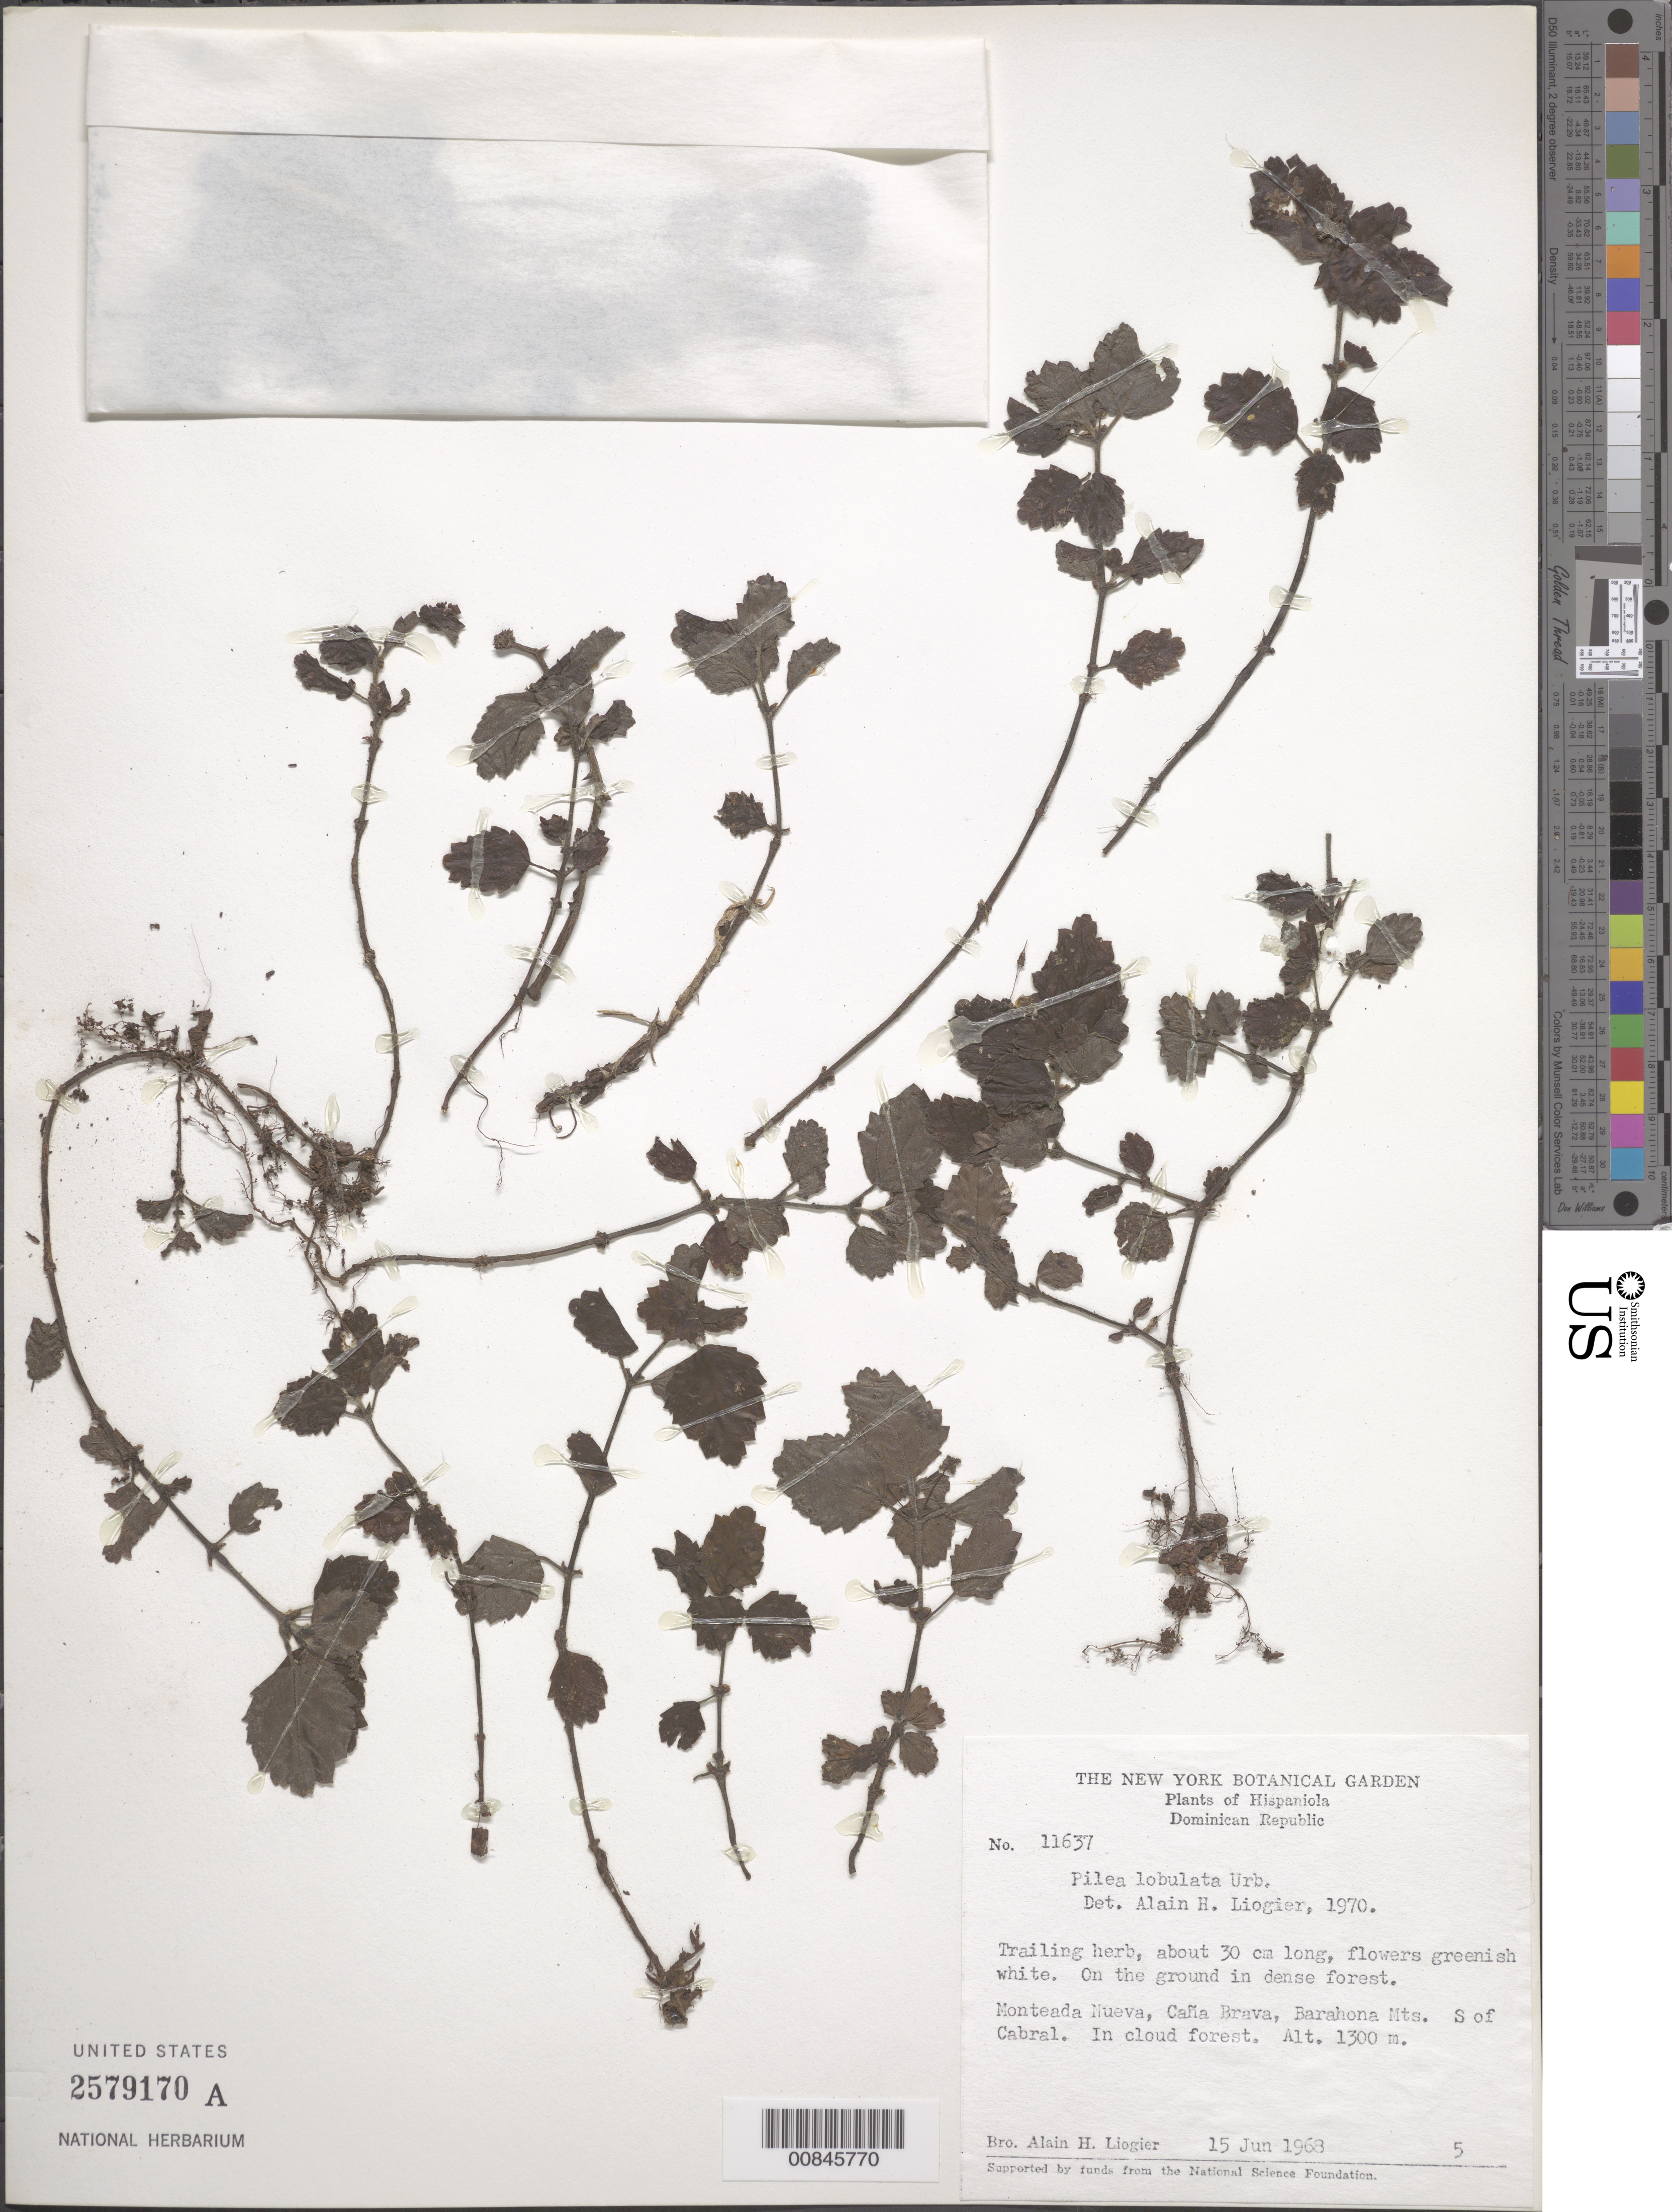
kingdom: Plantae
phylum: Tracheophyta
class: Magnoliopsida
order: Rosales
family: Urticaceae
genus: Pilea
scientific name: Pilea lobulata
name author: Urb.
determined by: Liogier, Alain H.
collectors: A. H. Liogier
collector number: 11637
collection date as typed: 15 Jun 1968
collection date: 1968-06-15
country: Dominican Republic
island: Hispaniola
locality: Monteada Nueva, Caña Brava, Barahona Mts. S of Cabral.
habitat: On the ground in dense cloud forest.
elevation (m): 1300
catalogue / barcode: US 2579170A